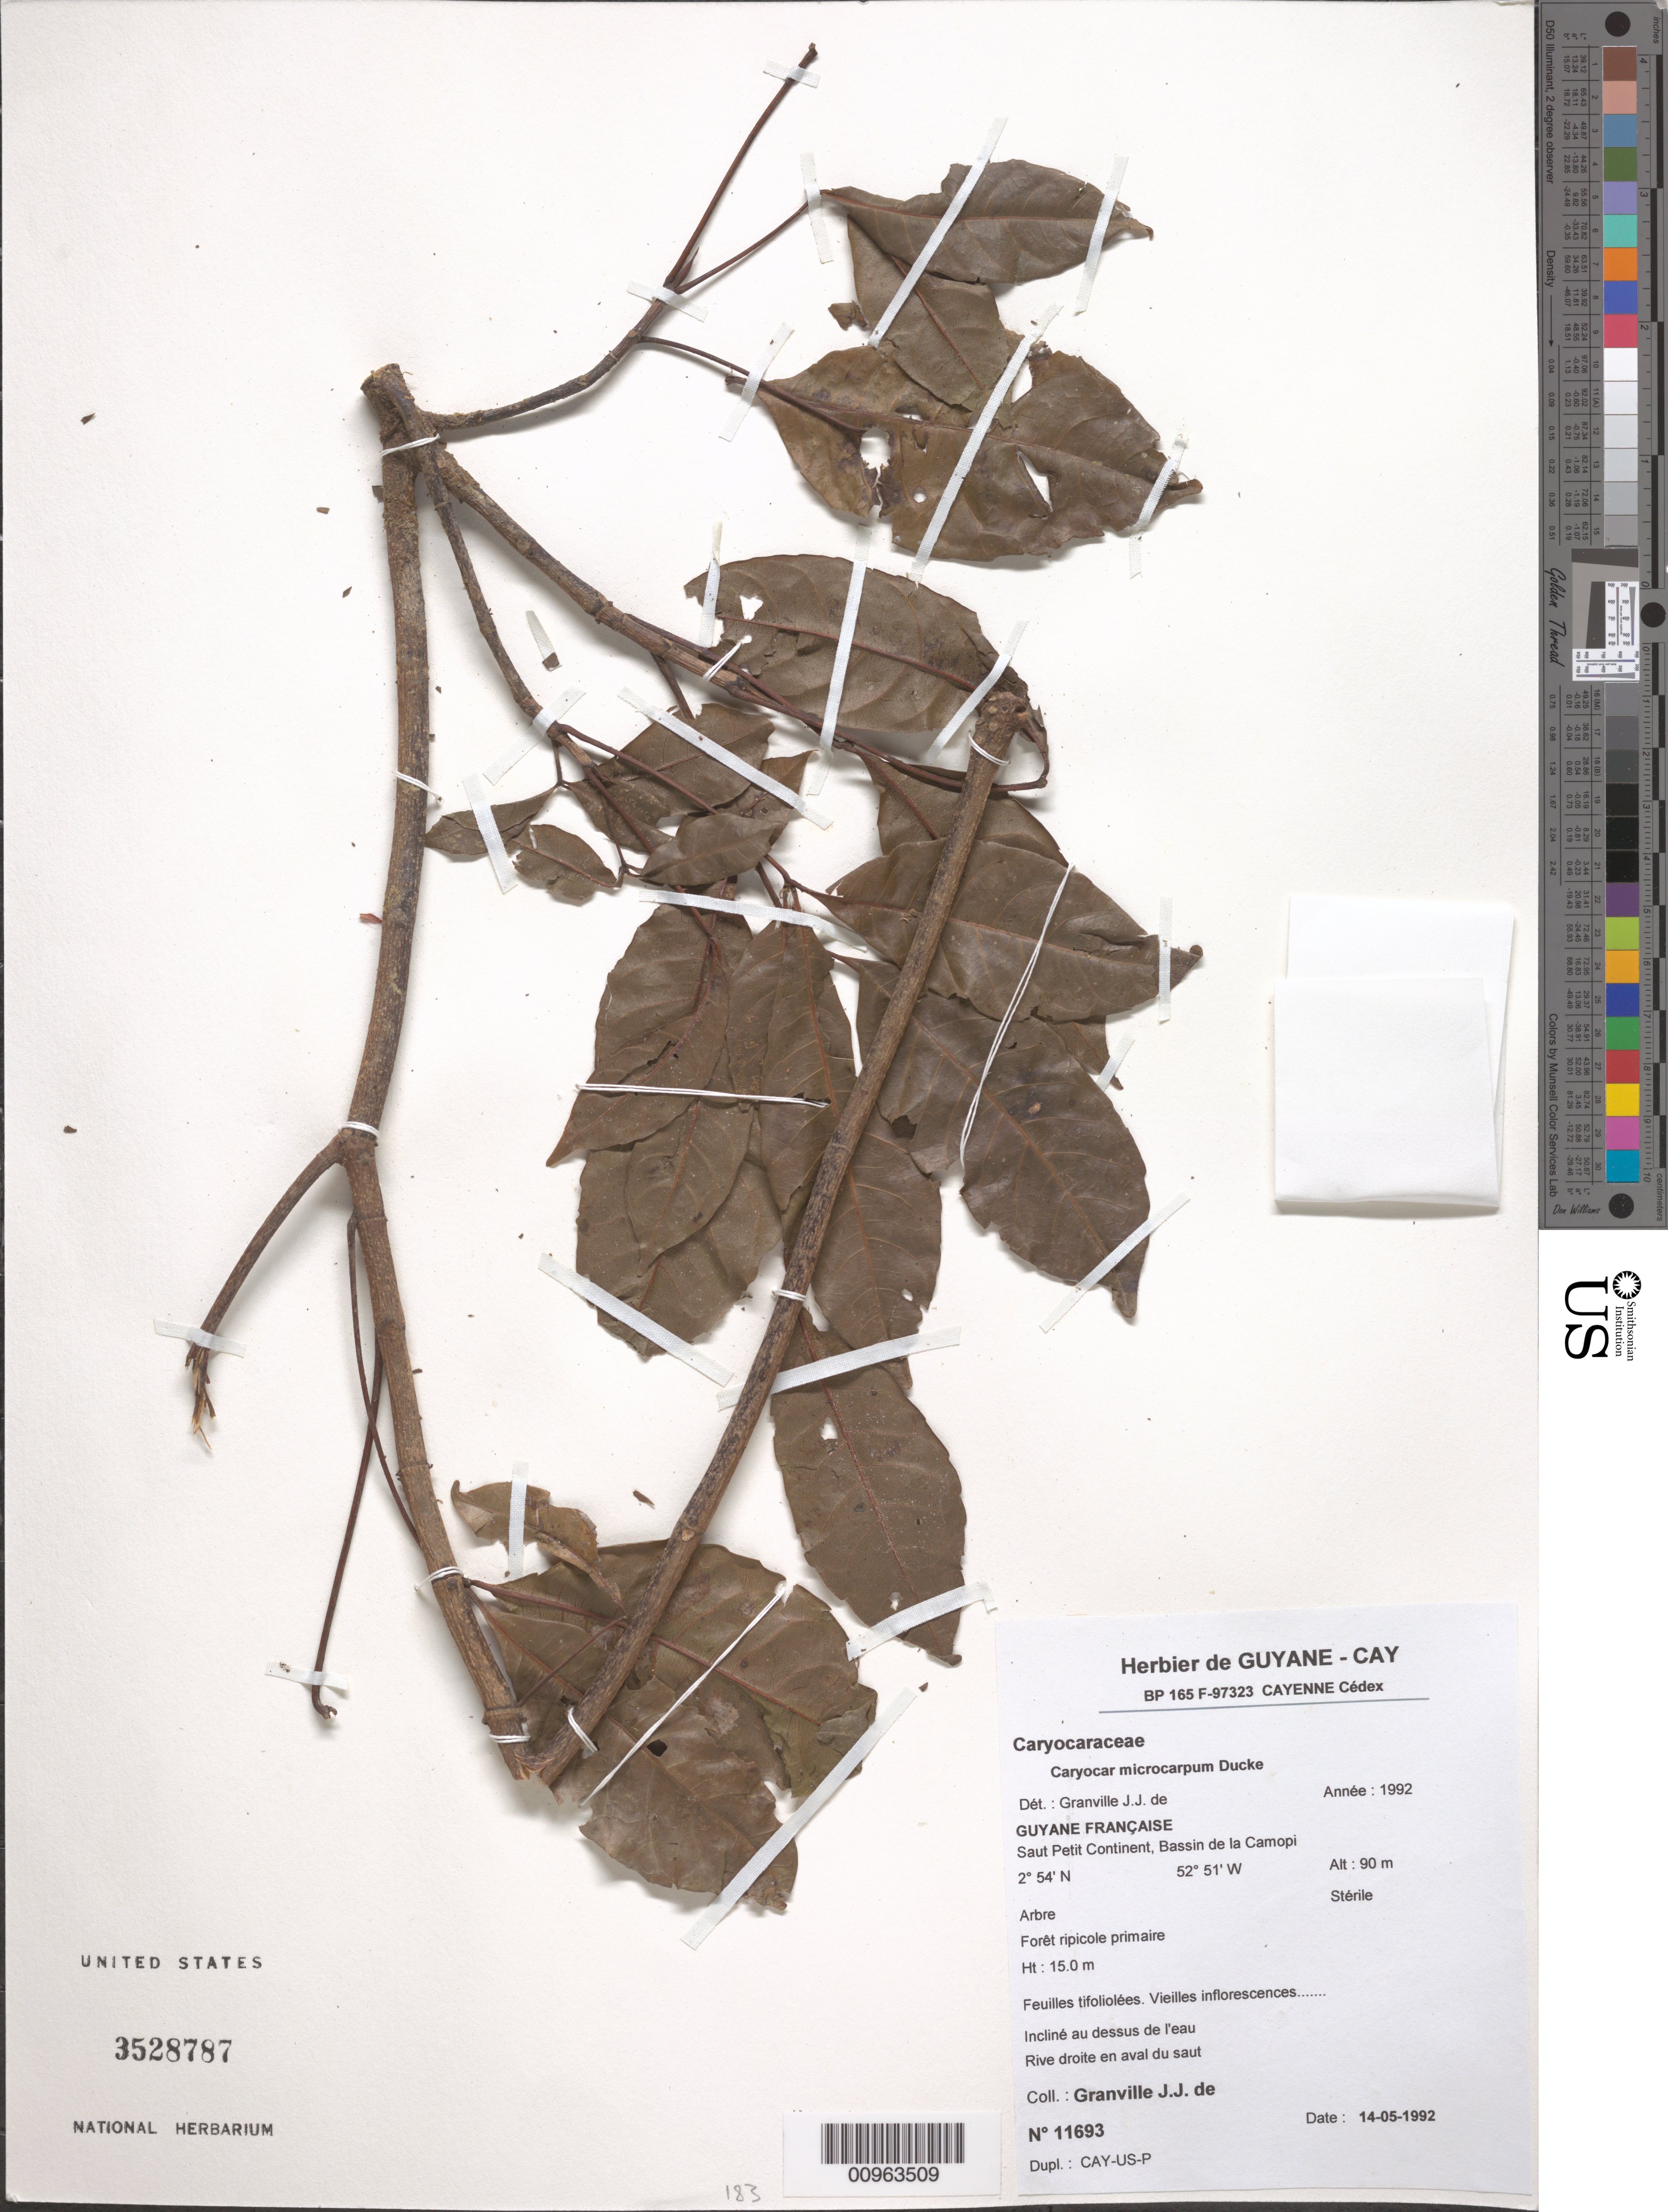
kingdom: Plantae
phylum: Tracheophyta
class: Magnoliopsida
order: Malpighiales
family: Caryocaraceae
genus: Caryocar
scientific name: Caryocar microcarpum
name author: Ducke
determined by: Granville, J. J. de, (CAY), Institut de Recherche pour le Developpement (IRD) (FRENCH GUIANA)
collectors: J.-J. de Granville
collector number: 11693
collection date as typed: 14-May-92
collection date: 1992-05-14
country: French Guiana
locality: Saut Petit Continent, Bassin de la Camopi. Rive droite en aval du saut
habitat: Foret ripicole primaire. Incline au dessus de l'eau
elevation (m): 90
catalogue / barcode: US 3528787